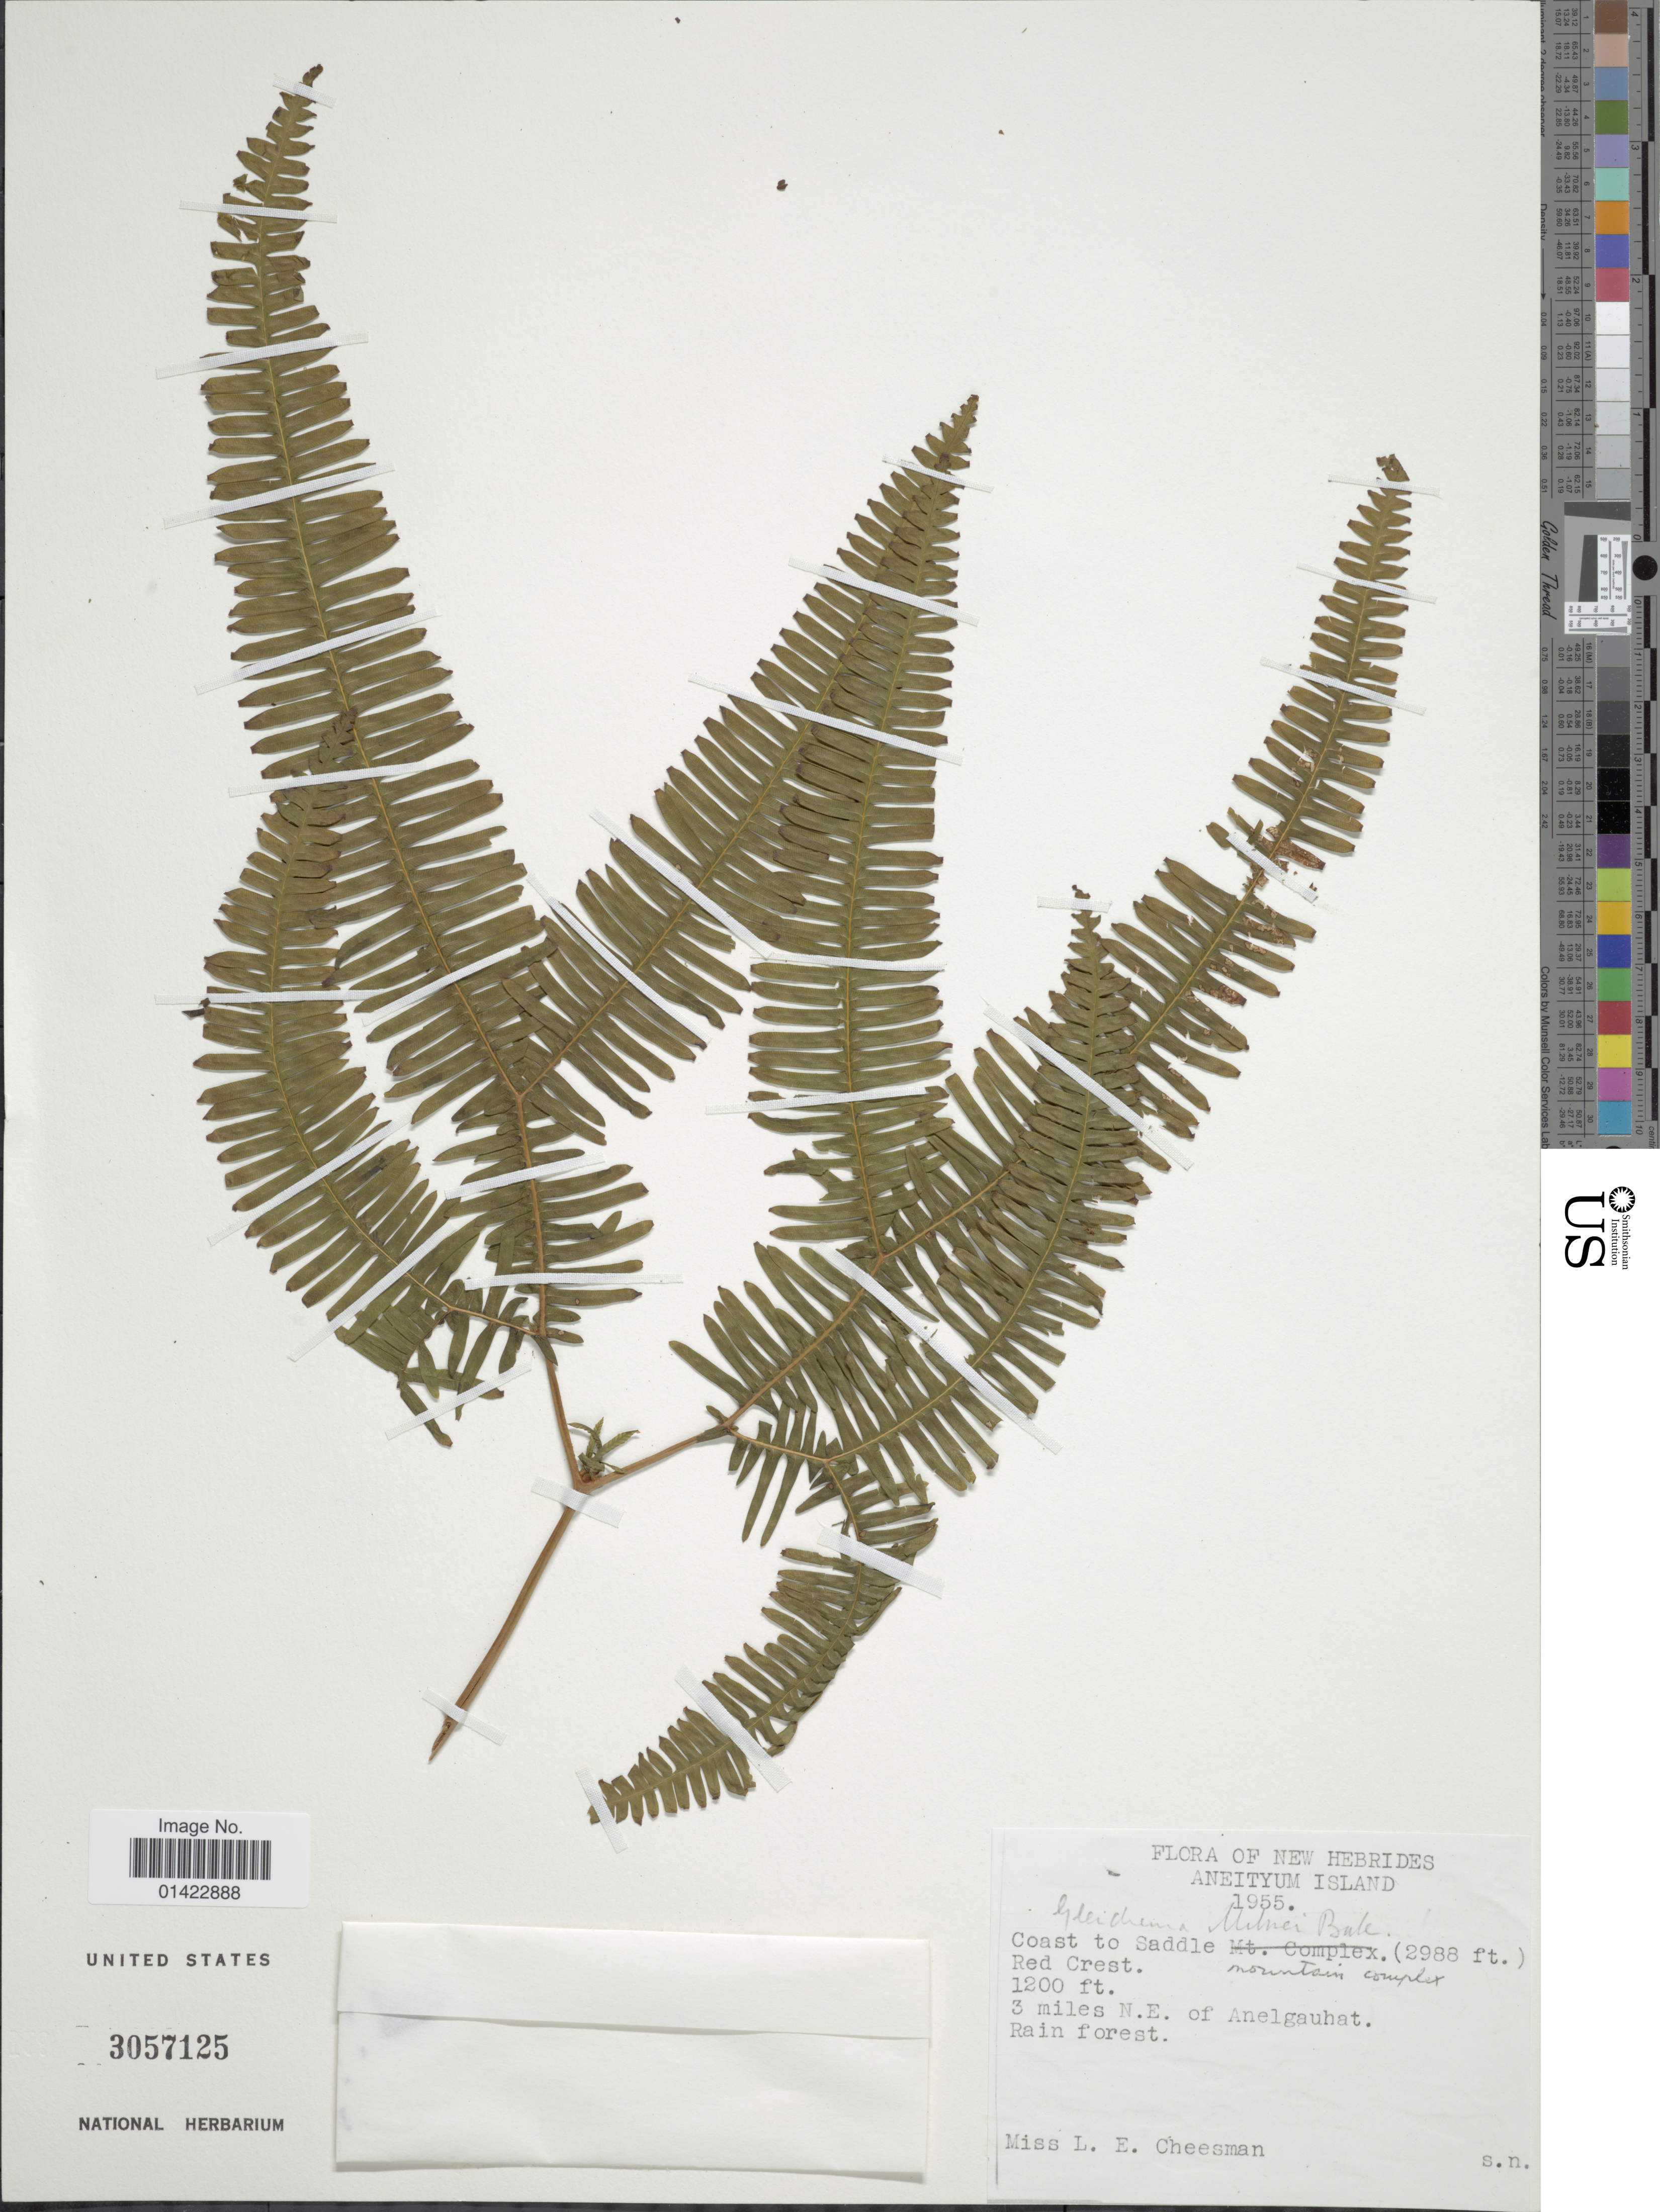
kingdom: Plantae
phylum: Tracheophyta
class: Polypodiopsida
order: Gleicheniales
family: Gleicheniaceae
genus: Sticherus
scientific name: Sticherus milnei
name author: (Baker) Ching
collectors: L. E. Cheesman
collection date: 1955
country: Vanuatu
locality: New Hebrides. Aneityum Island. Coast to Saddle mountain complex. Red Crest. 3 miles N. E. of Anelgauhat.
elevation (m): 366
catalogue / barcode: US 3057125